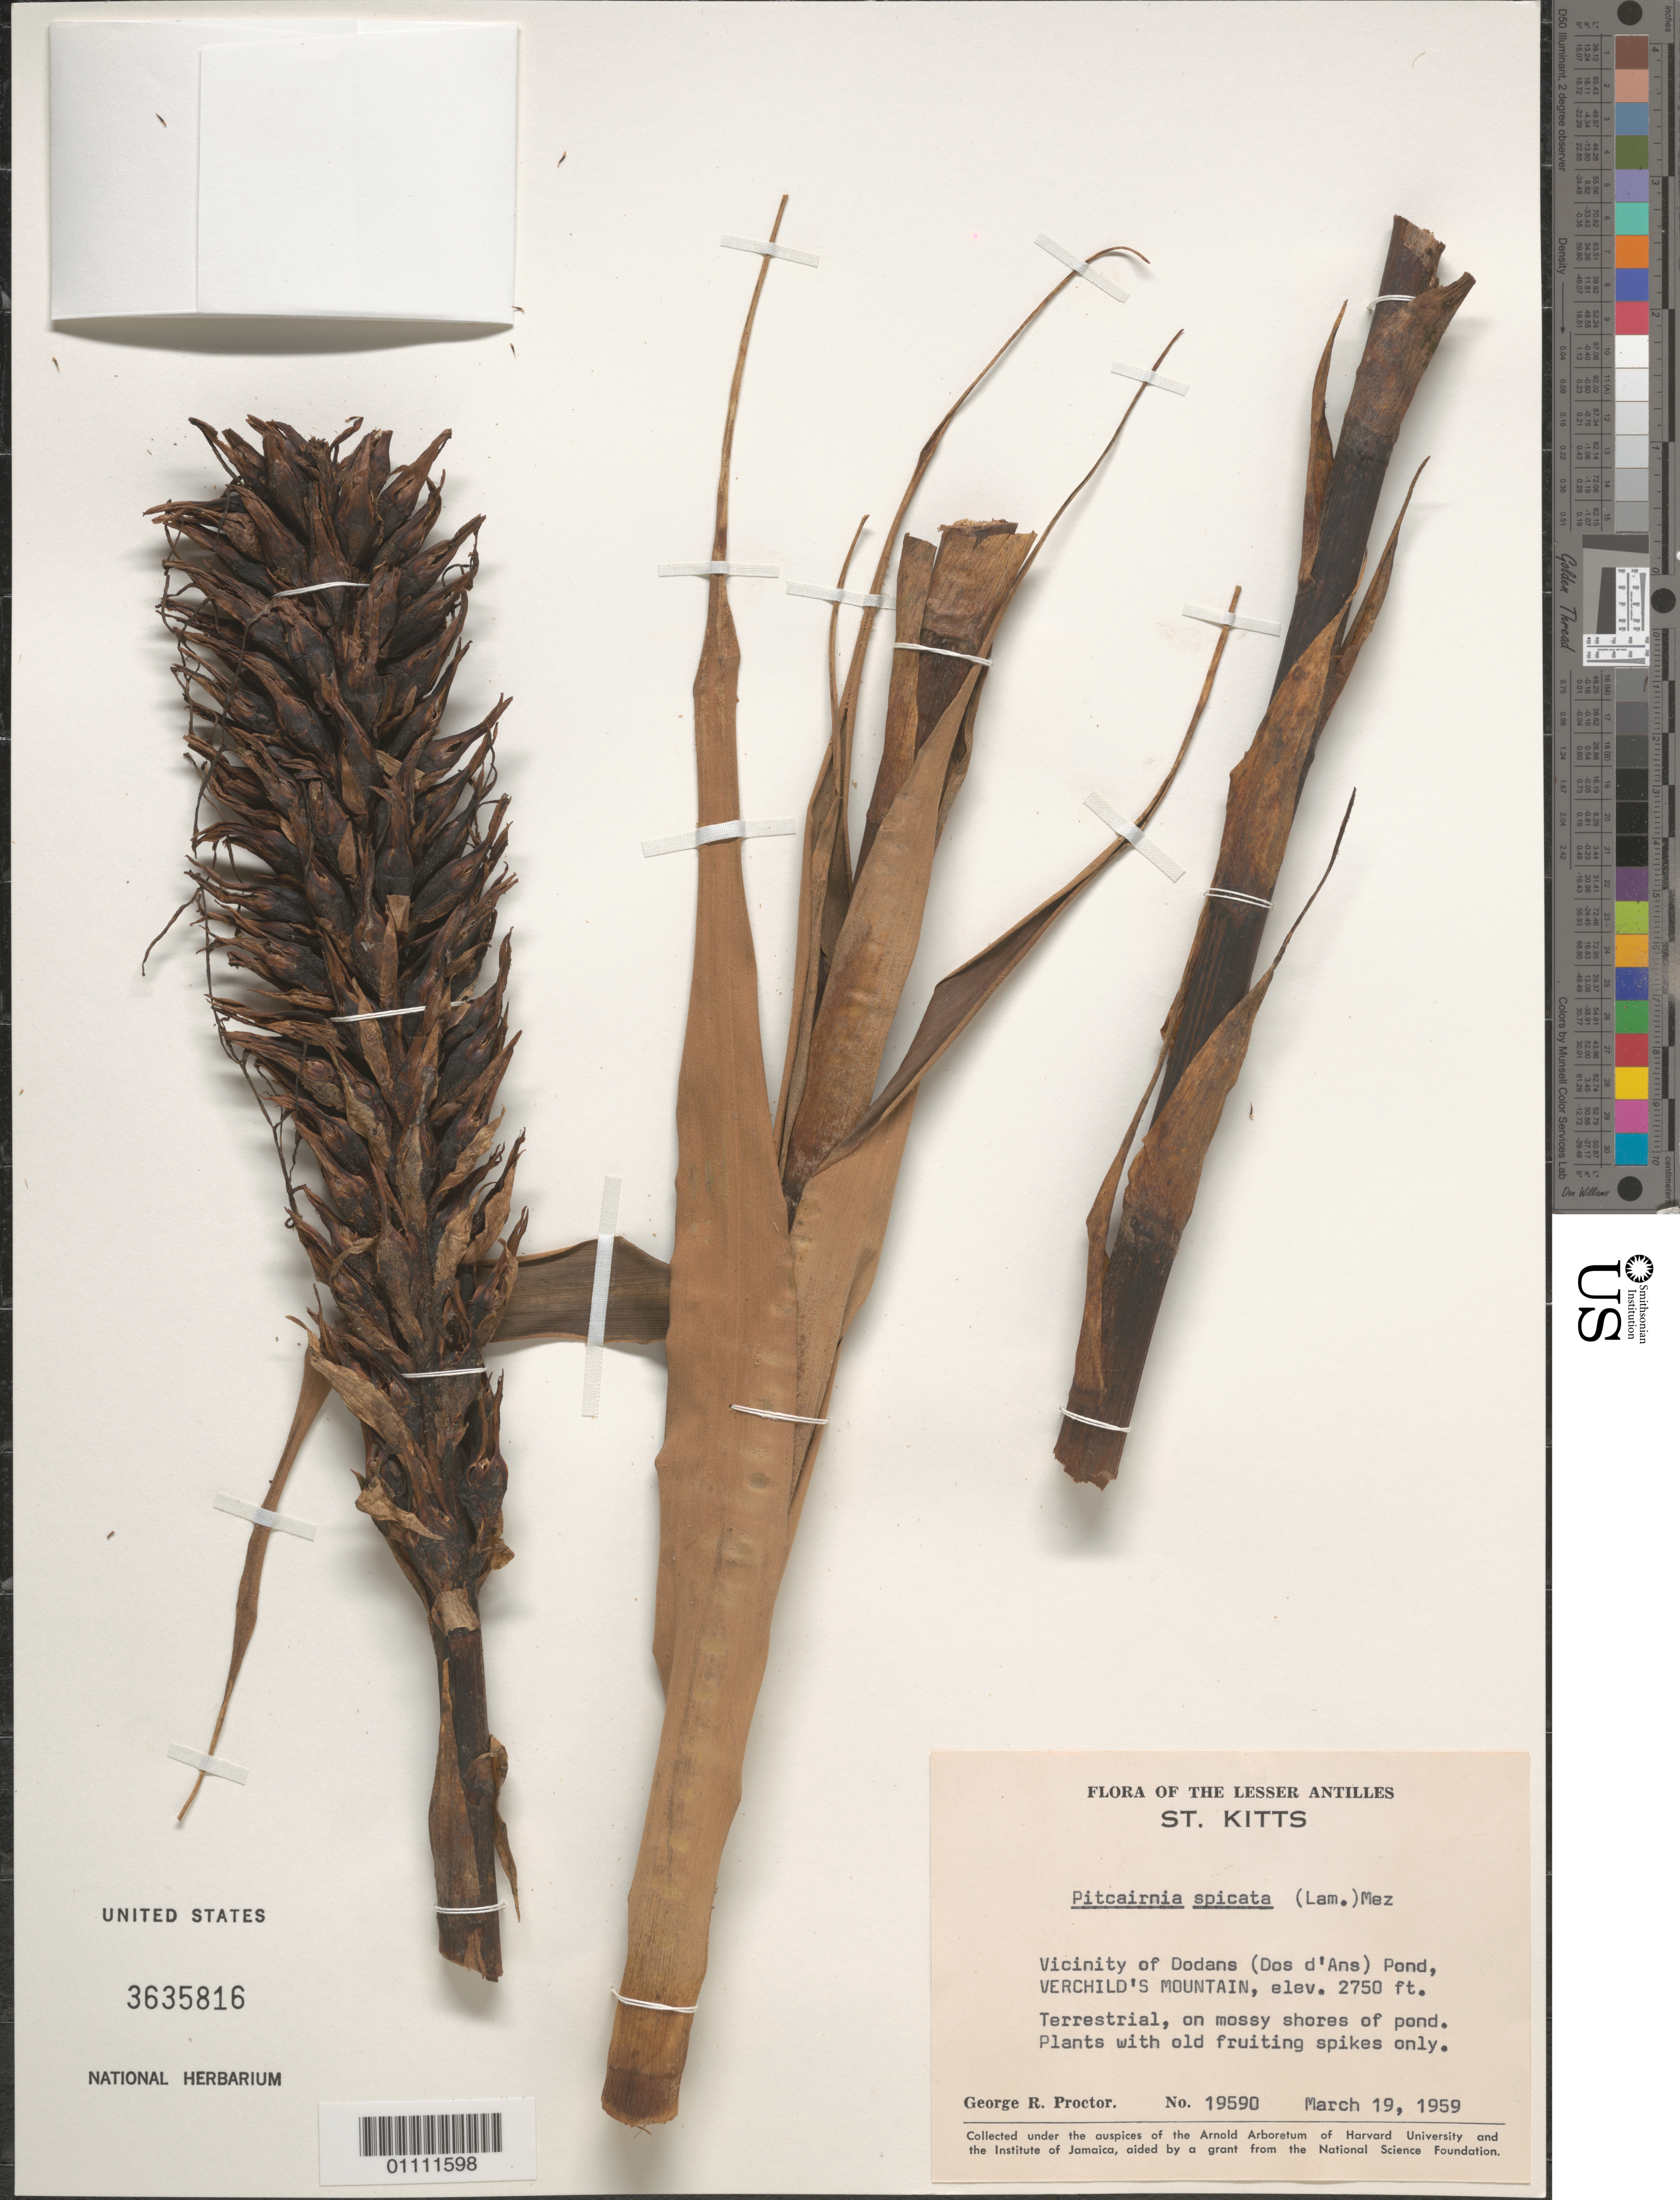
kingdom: Plantae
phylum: Tracheophyta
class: Liliopsida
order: Poales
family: Bromeliaceae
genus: Pitcairnia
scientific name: Pitcairnia spicata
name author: (Lam.) Mez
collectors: G. R. Proctor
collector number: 19590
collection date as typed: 19 Mar 1959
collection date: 1959-03-19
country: St. Christopher-Nevis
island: St. Christopher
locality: Dodans (Dos d'Ans) Pond vicinity, Verchild's Mountain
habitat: On mossy shores on pond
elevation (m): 838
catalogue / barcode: US 3635816